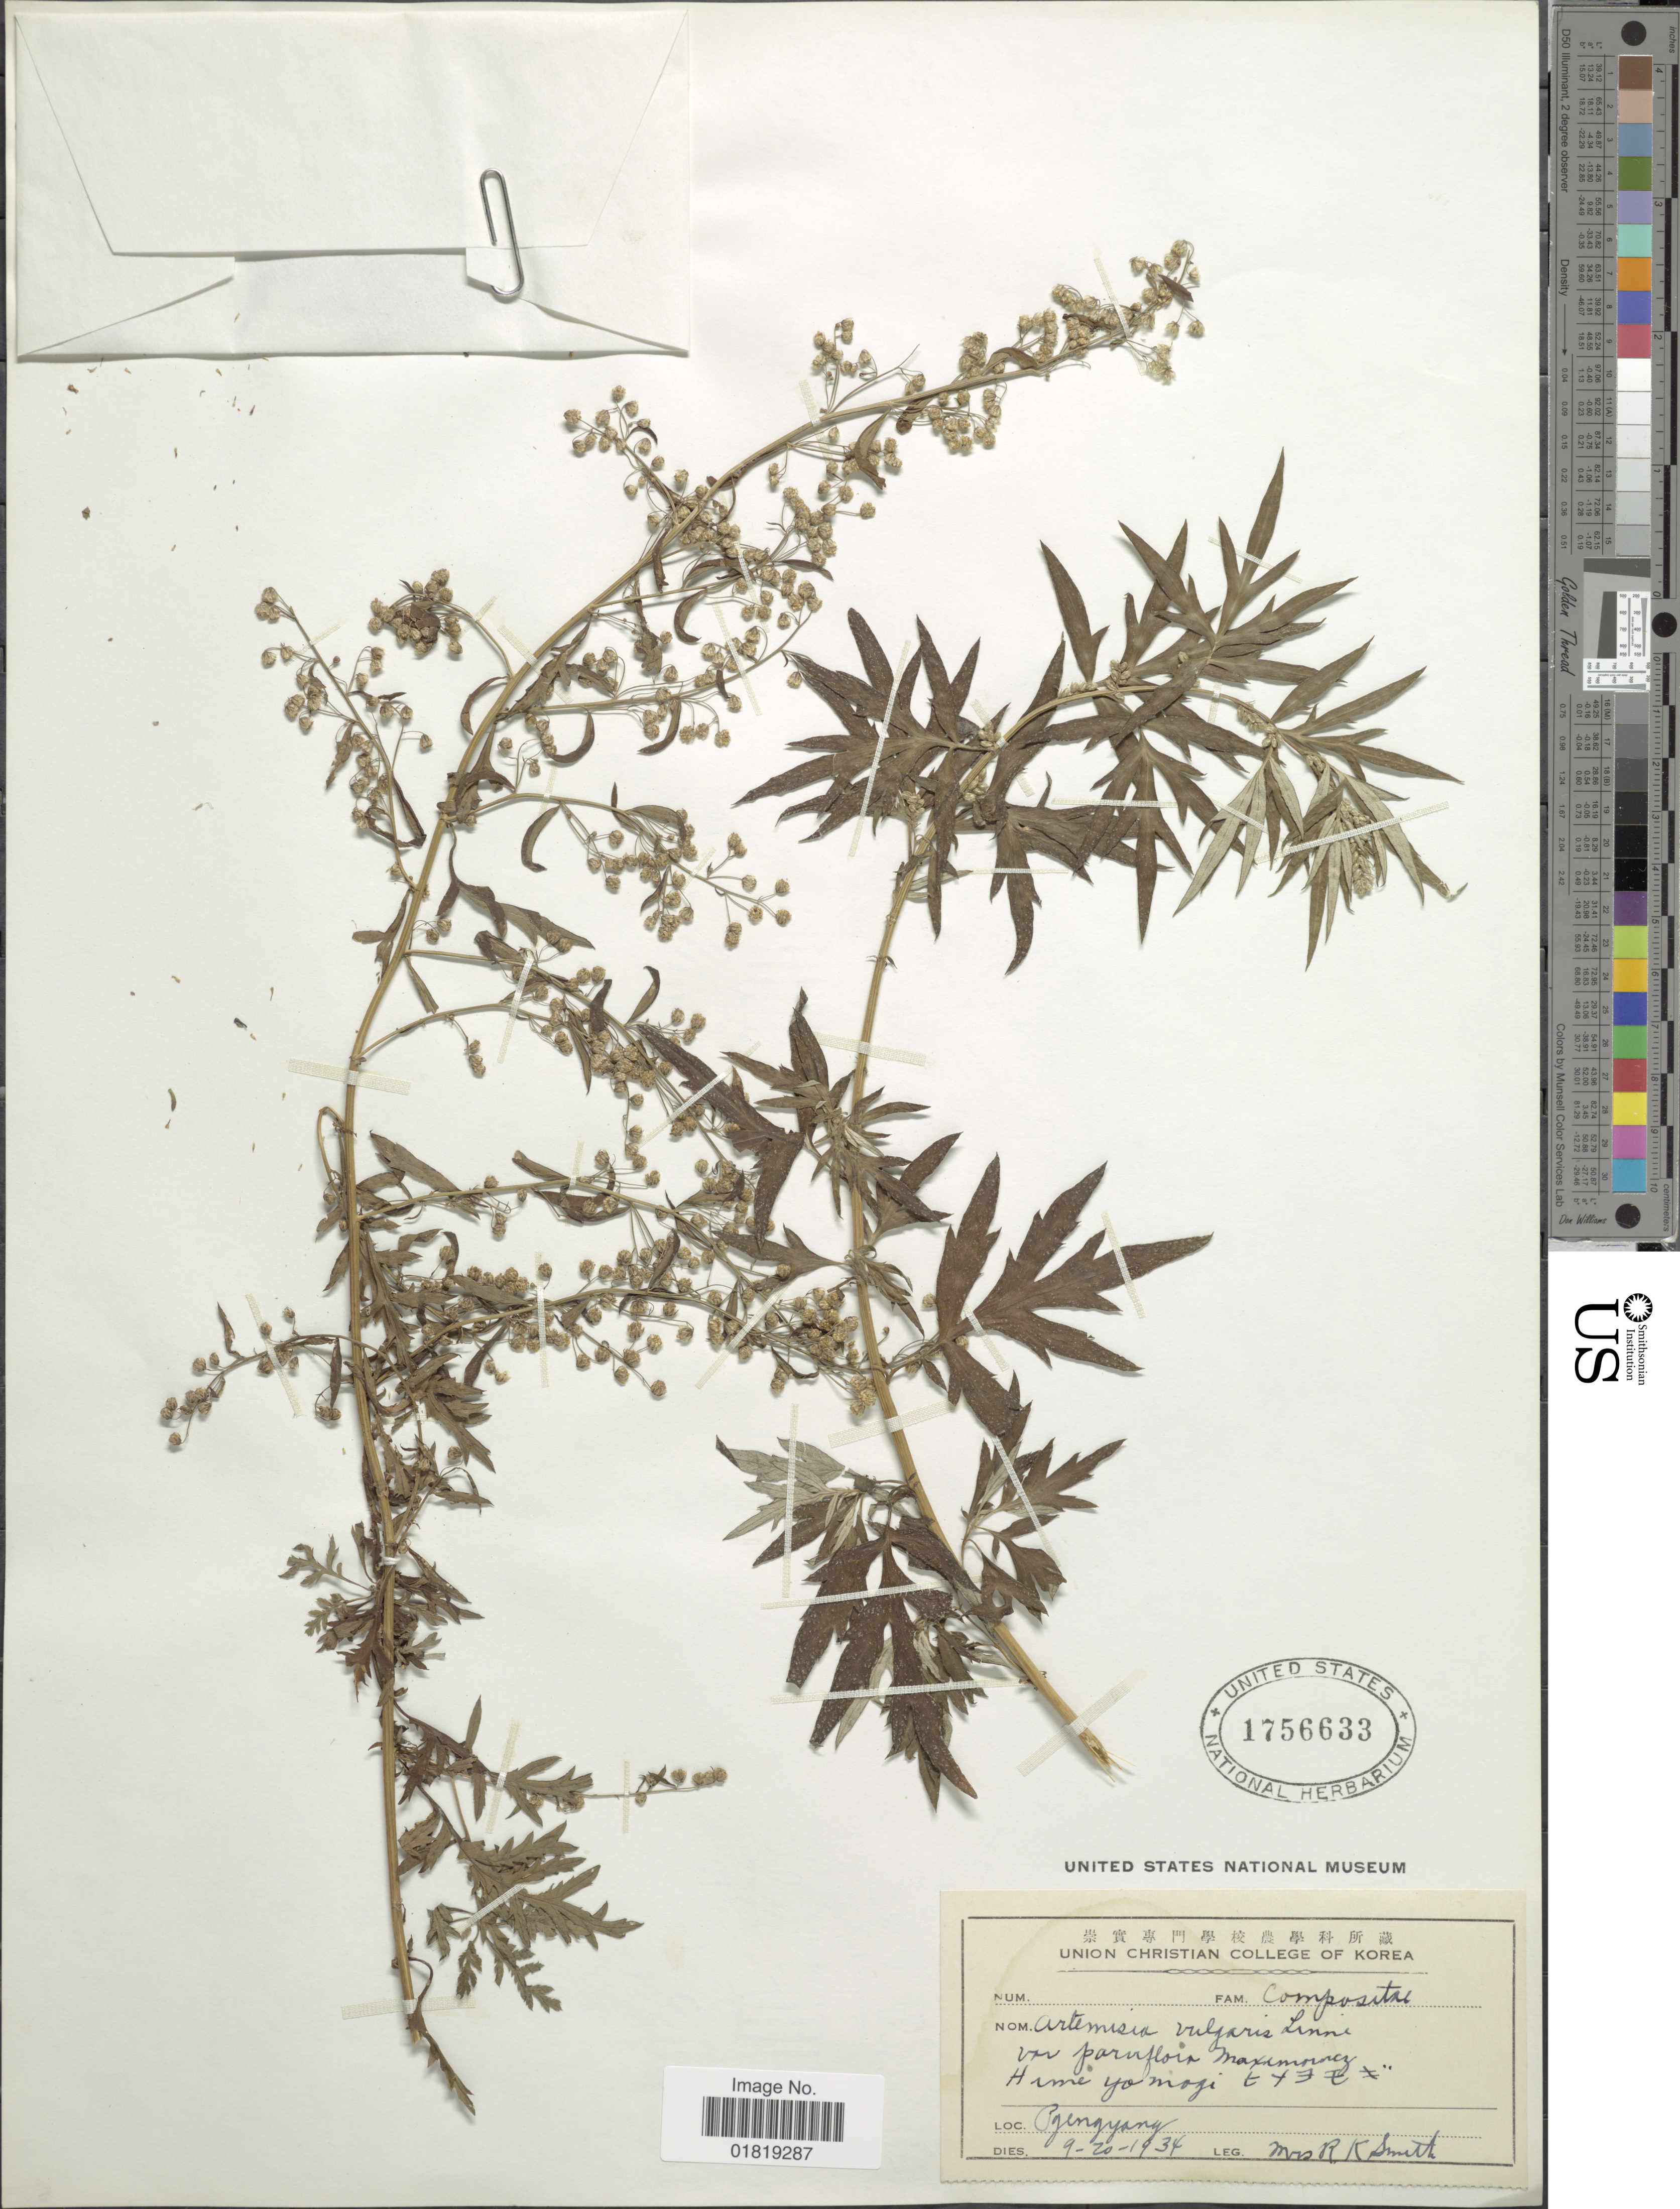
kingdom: Plantae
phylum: Tracheophyta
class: Magnoliopsida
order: Asterales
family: Asteraceae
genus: Artemisia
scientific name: Artemisia vulgaris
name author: L.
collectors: Mrs. R. K. Smith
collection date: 1934-09-20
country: North Korea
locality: Pyengyang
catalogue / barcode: US 175633